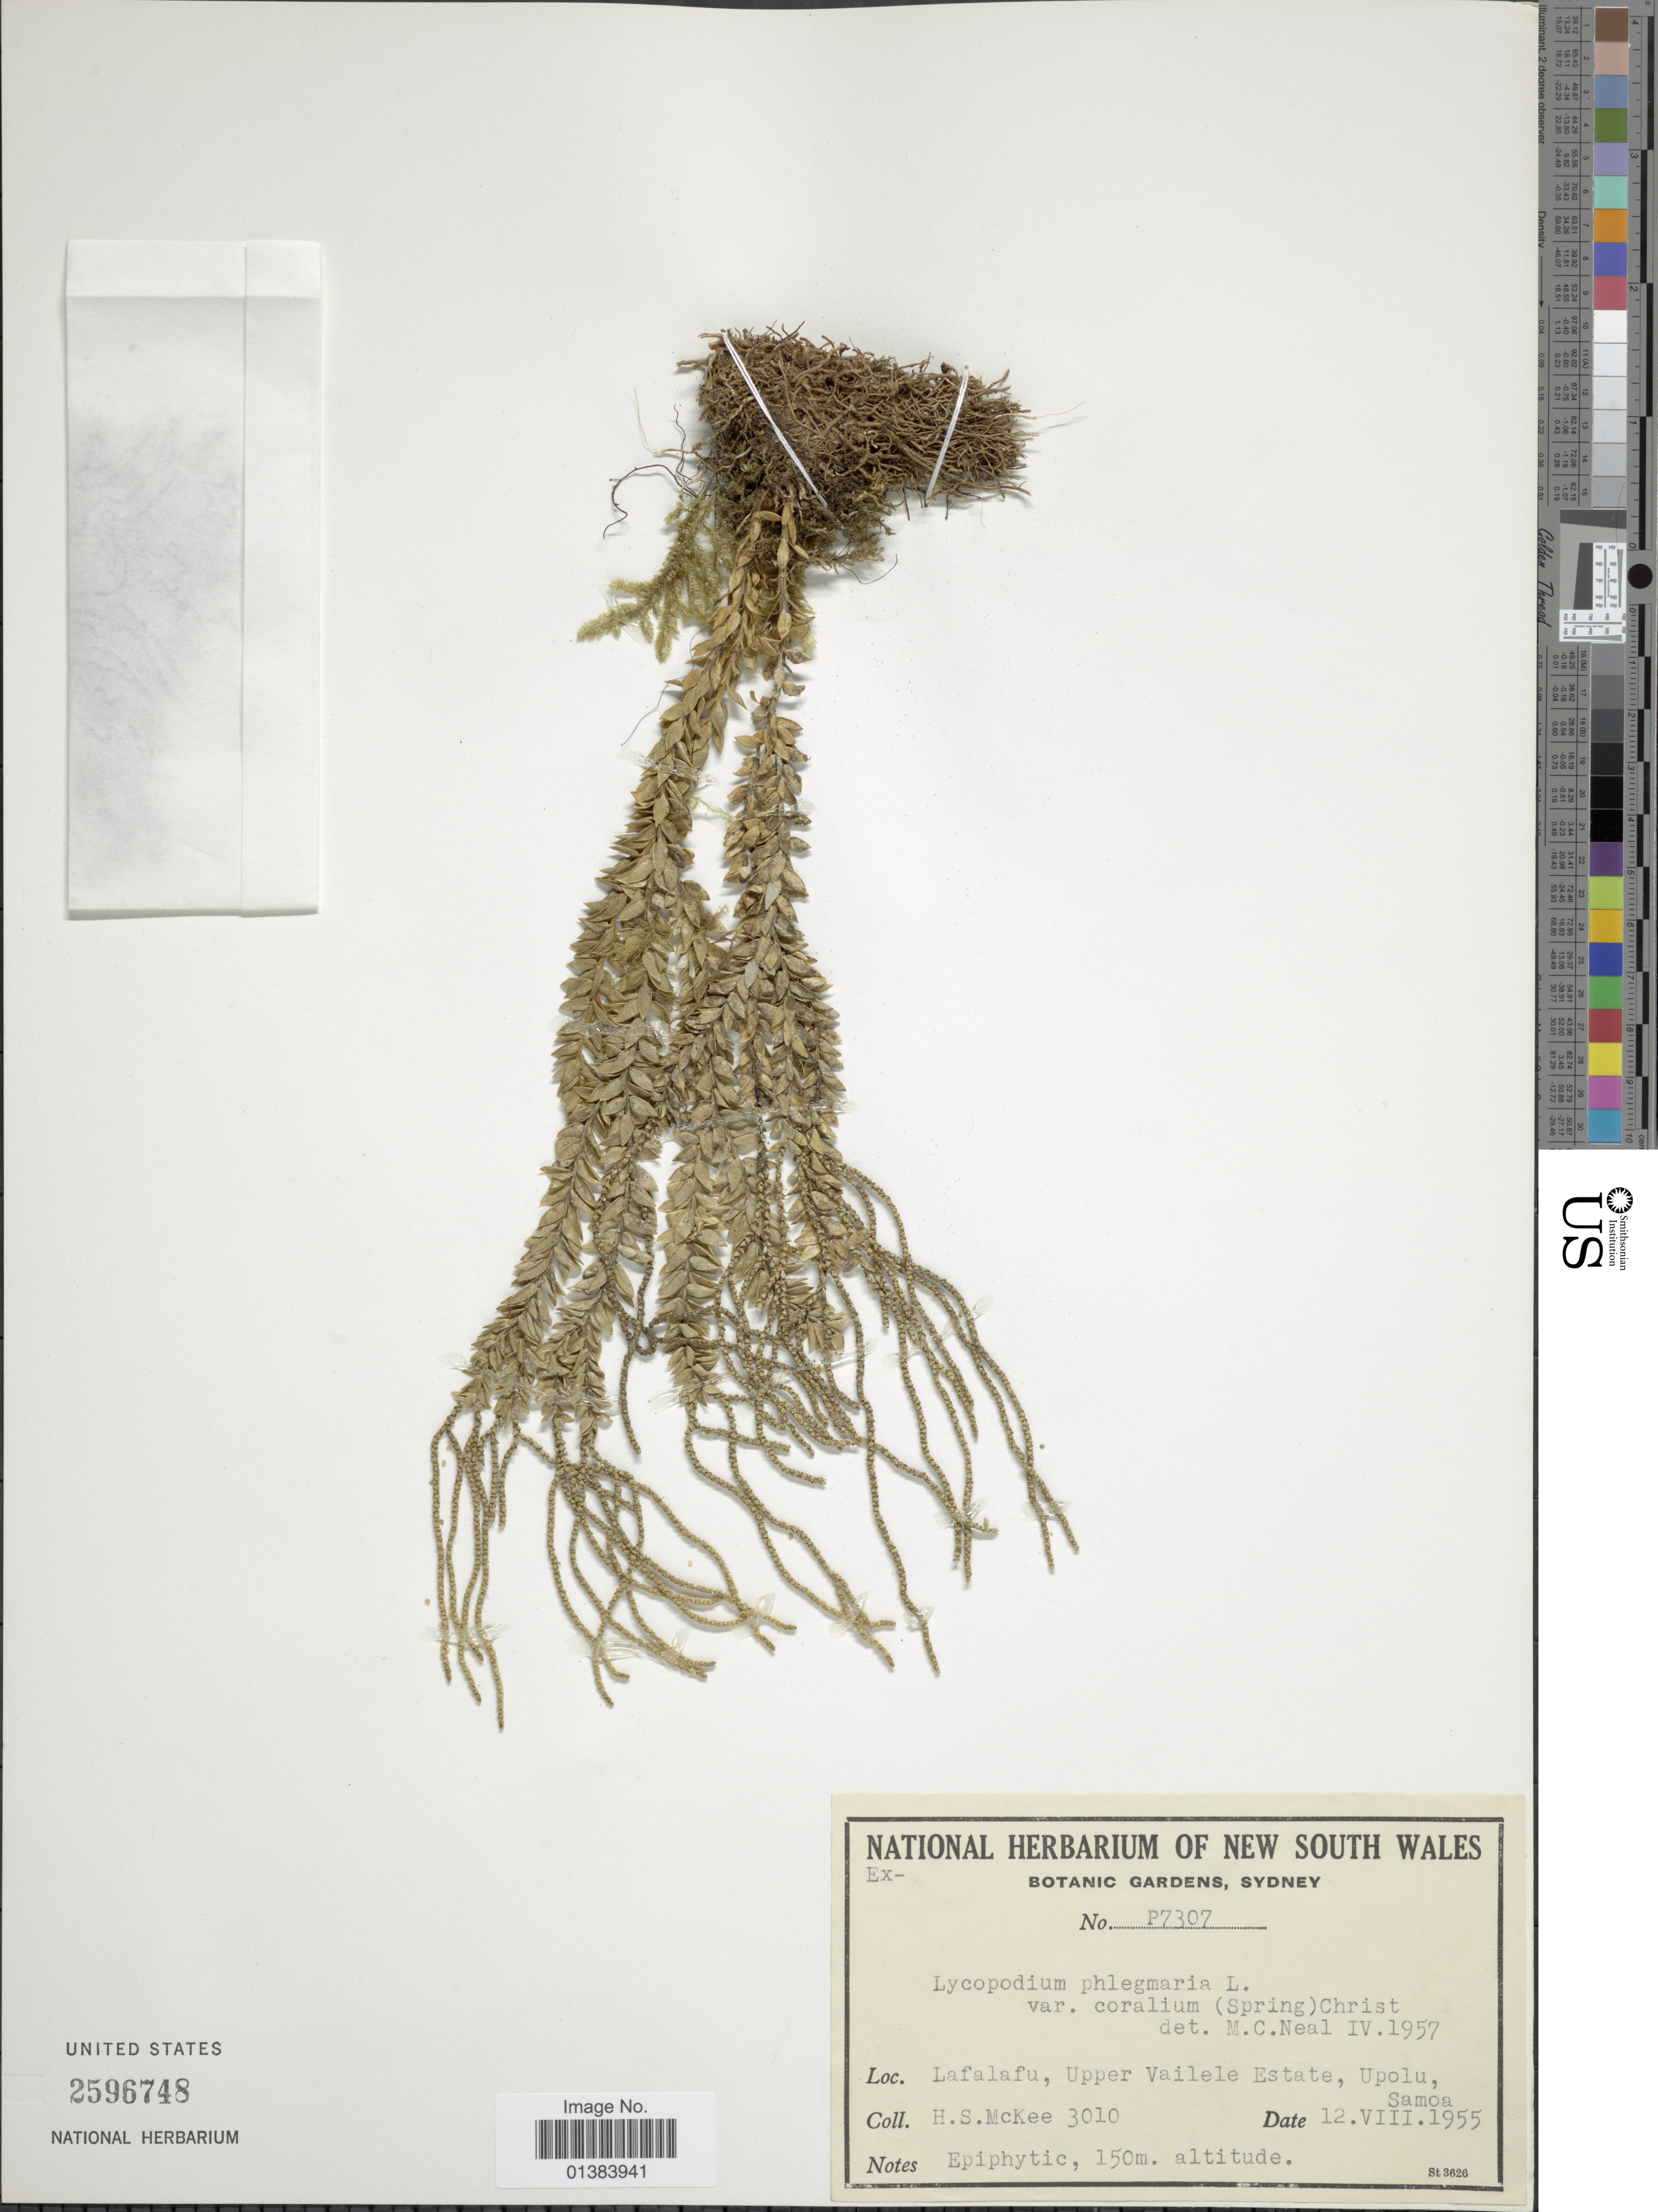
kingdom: Plantae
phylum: Tracheophyta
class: Lycopodiopsida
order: Lycopodiales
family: Lycopodiaceae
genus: Phlegmariurus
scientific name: Phlegmariurus australis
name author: (Willd.) A. R. Field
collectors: H. S. McKee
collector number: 3010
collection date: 1955-08-12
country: Samoa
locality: Lafalafu, Upper Vailele Estate, Upolu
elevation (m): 150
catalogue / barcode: US 2596748